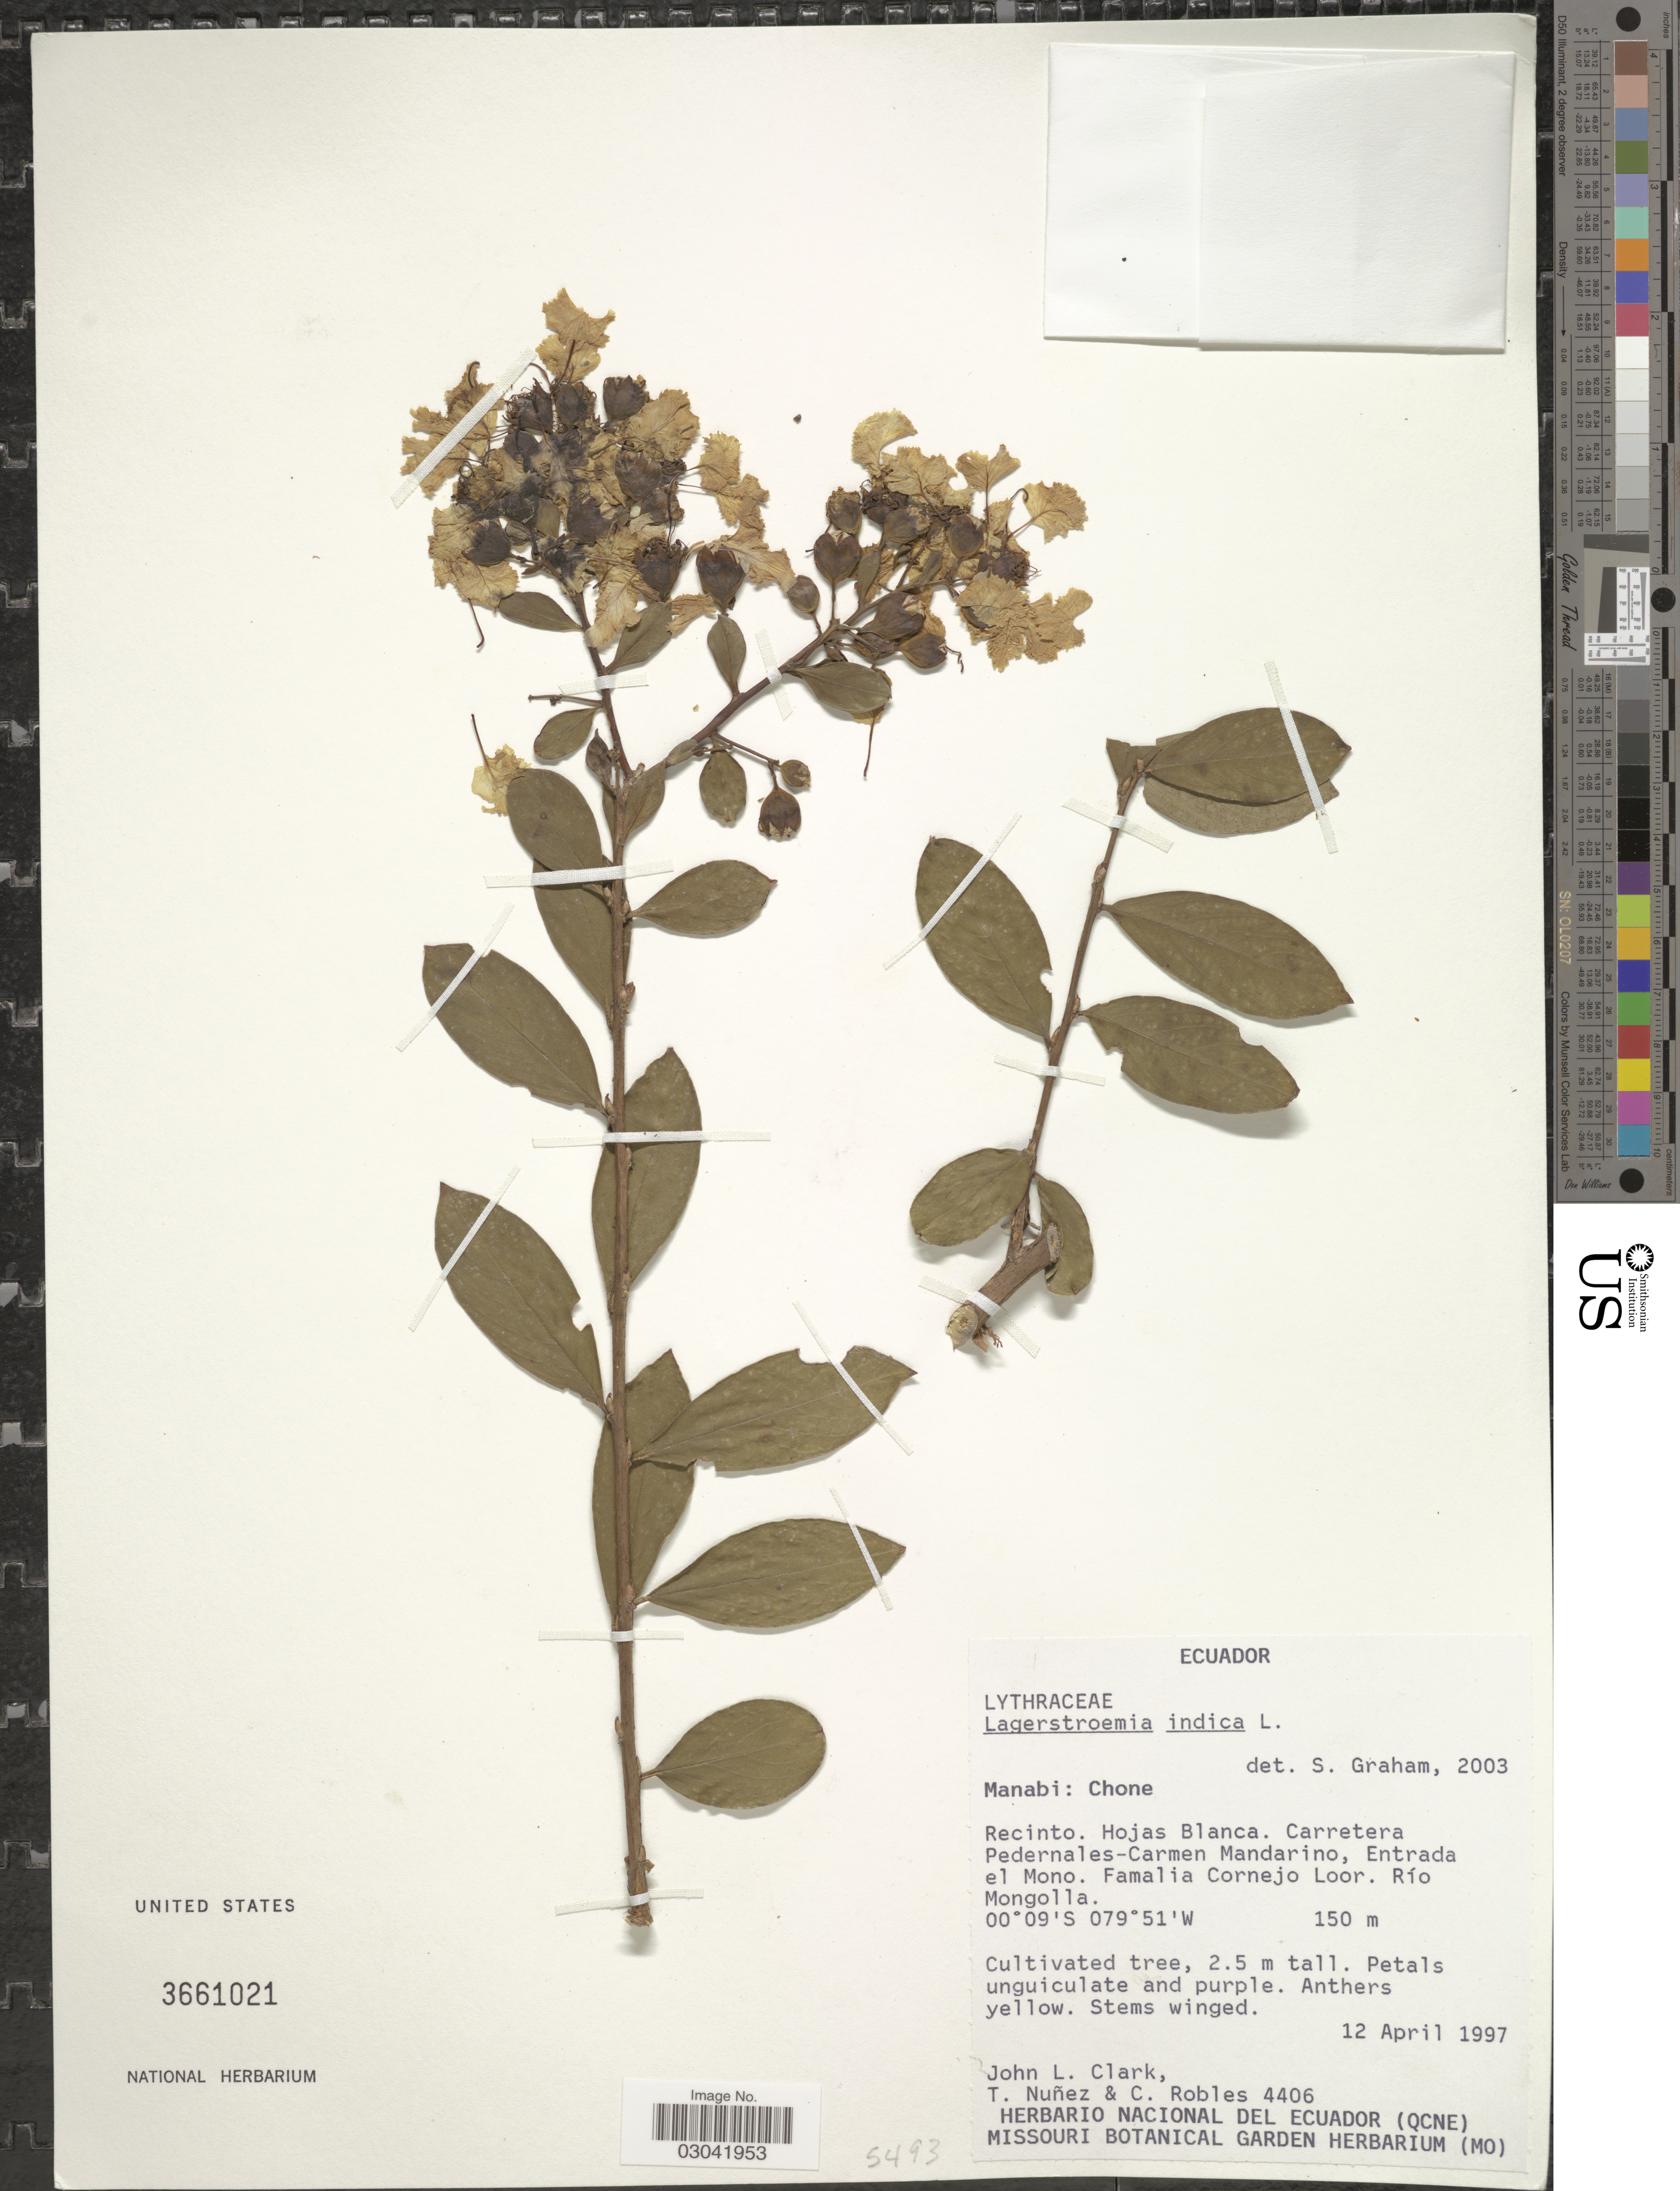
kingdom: Plantae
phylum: Tracheophyta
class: Magnoliopsida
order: Myrtales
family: Lythraceae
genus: Lagerstroemia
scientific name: Lagerstroemia indica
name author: L.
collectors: J. L. Clark, T. Núñez & C. Robles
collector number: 4406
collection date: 1997-04-12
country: Ecuador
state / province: Manabí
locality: Chone. Recinto. Hojas Blanca. Carretera Pedernales-Carmen Mandarino, Entrada el Mono. Famalia Cornejo Loor. Río Mongolla.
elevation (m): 150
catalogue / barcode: US 3661021